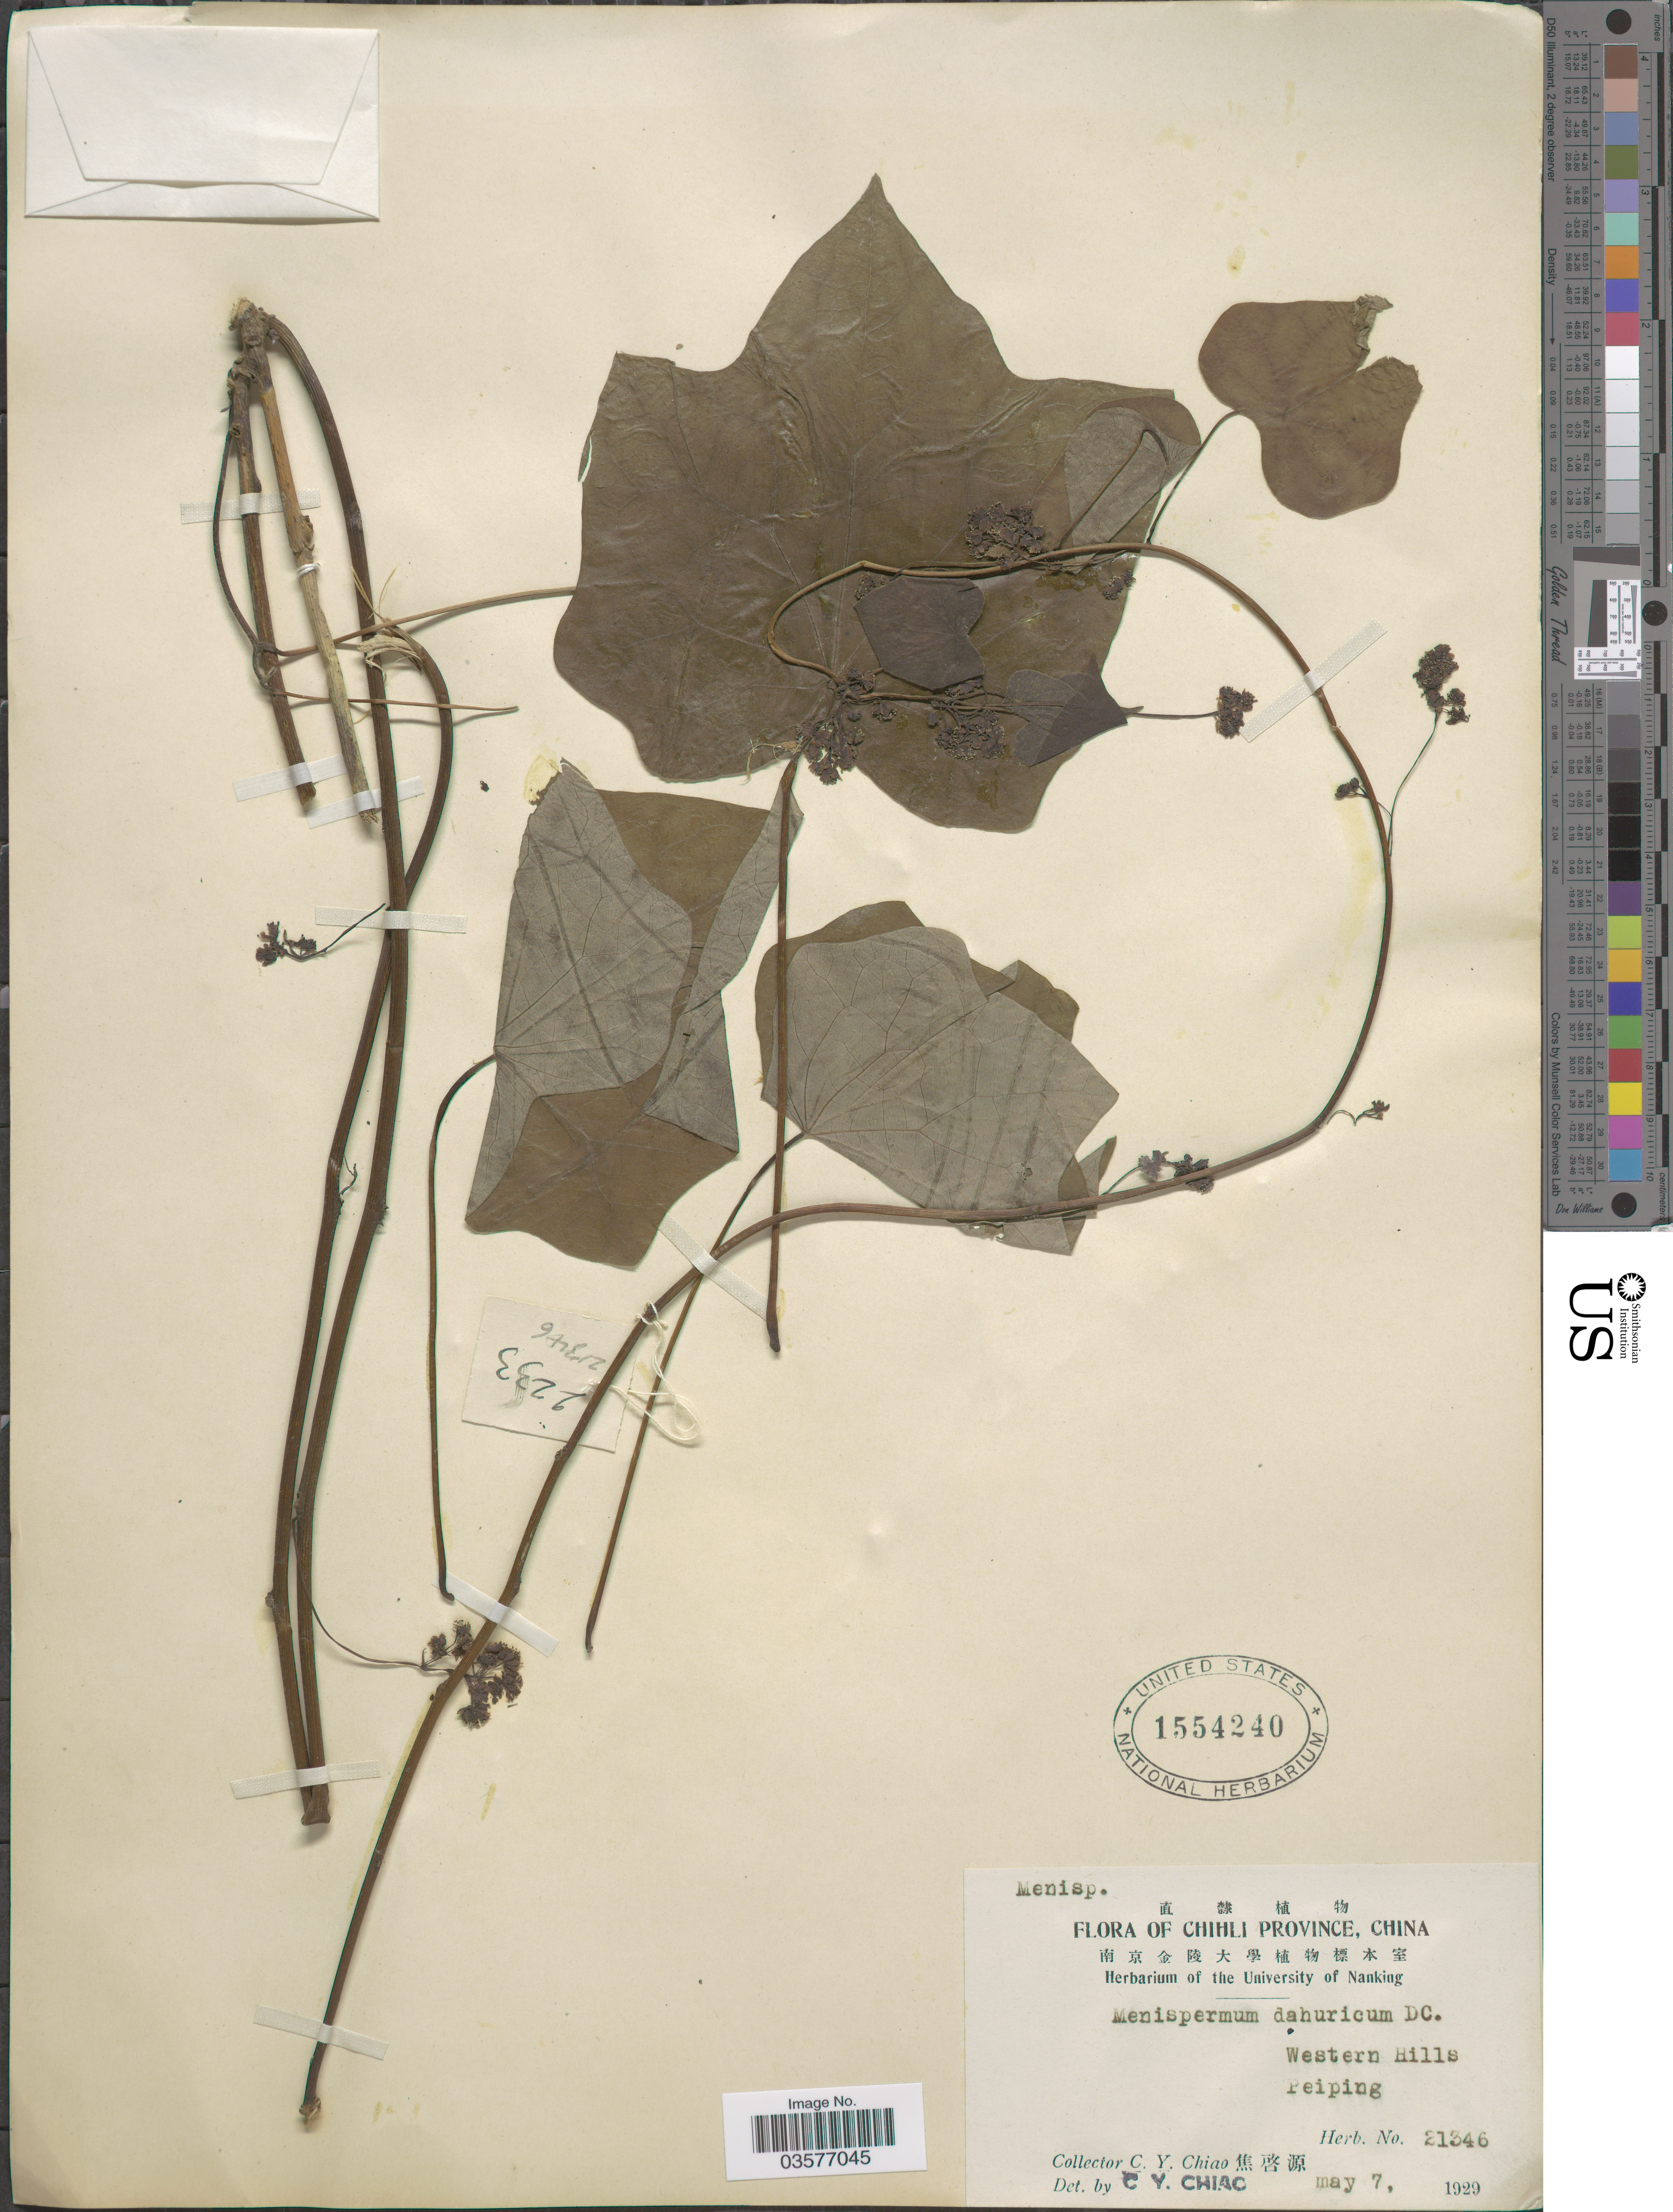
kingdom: Plantae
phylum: Tracheophyta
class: Magnoliopsida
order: Ranunculales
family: Menispermaceae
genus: Menispermum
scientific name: Menispermum dauricum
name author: DC.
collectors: C. Y. Chiao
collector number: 21346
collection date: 1929-05-07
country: China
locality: Chihli Province. Western Hills. Peiping.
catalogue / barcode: US 1554240